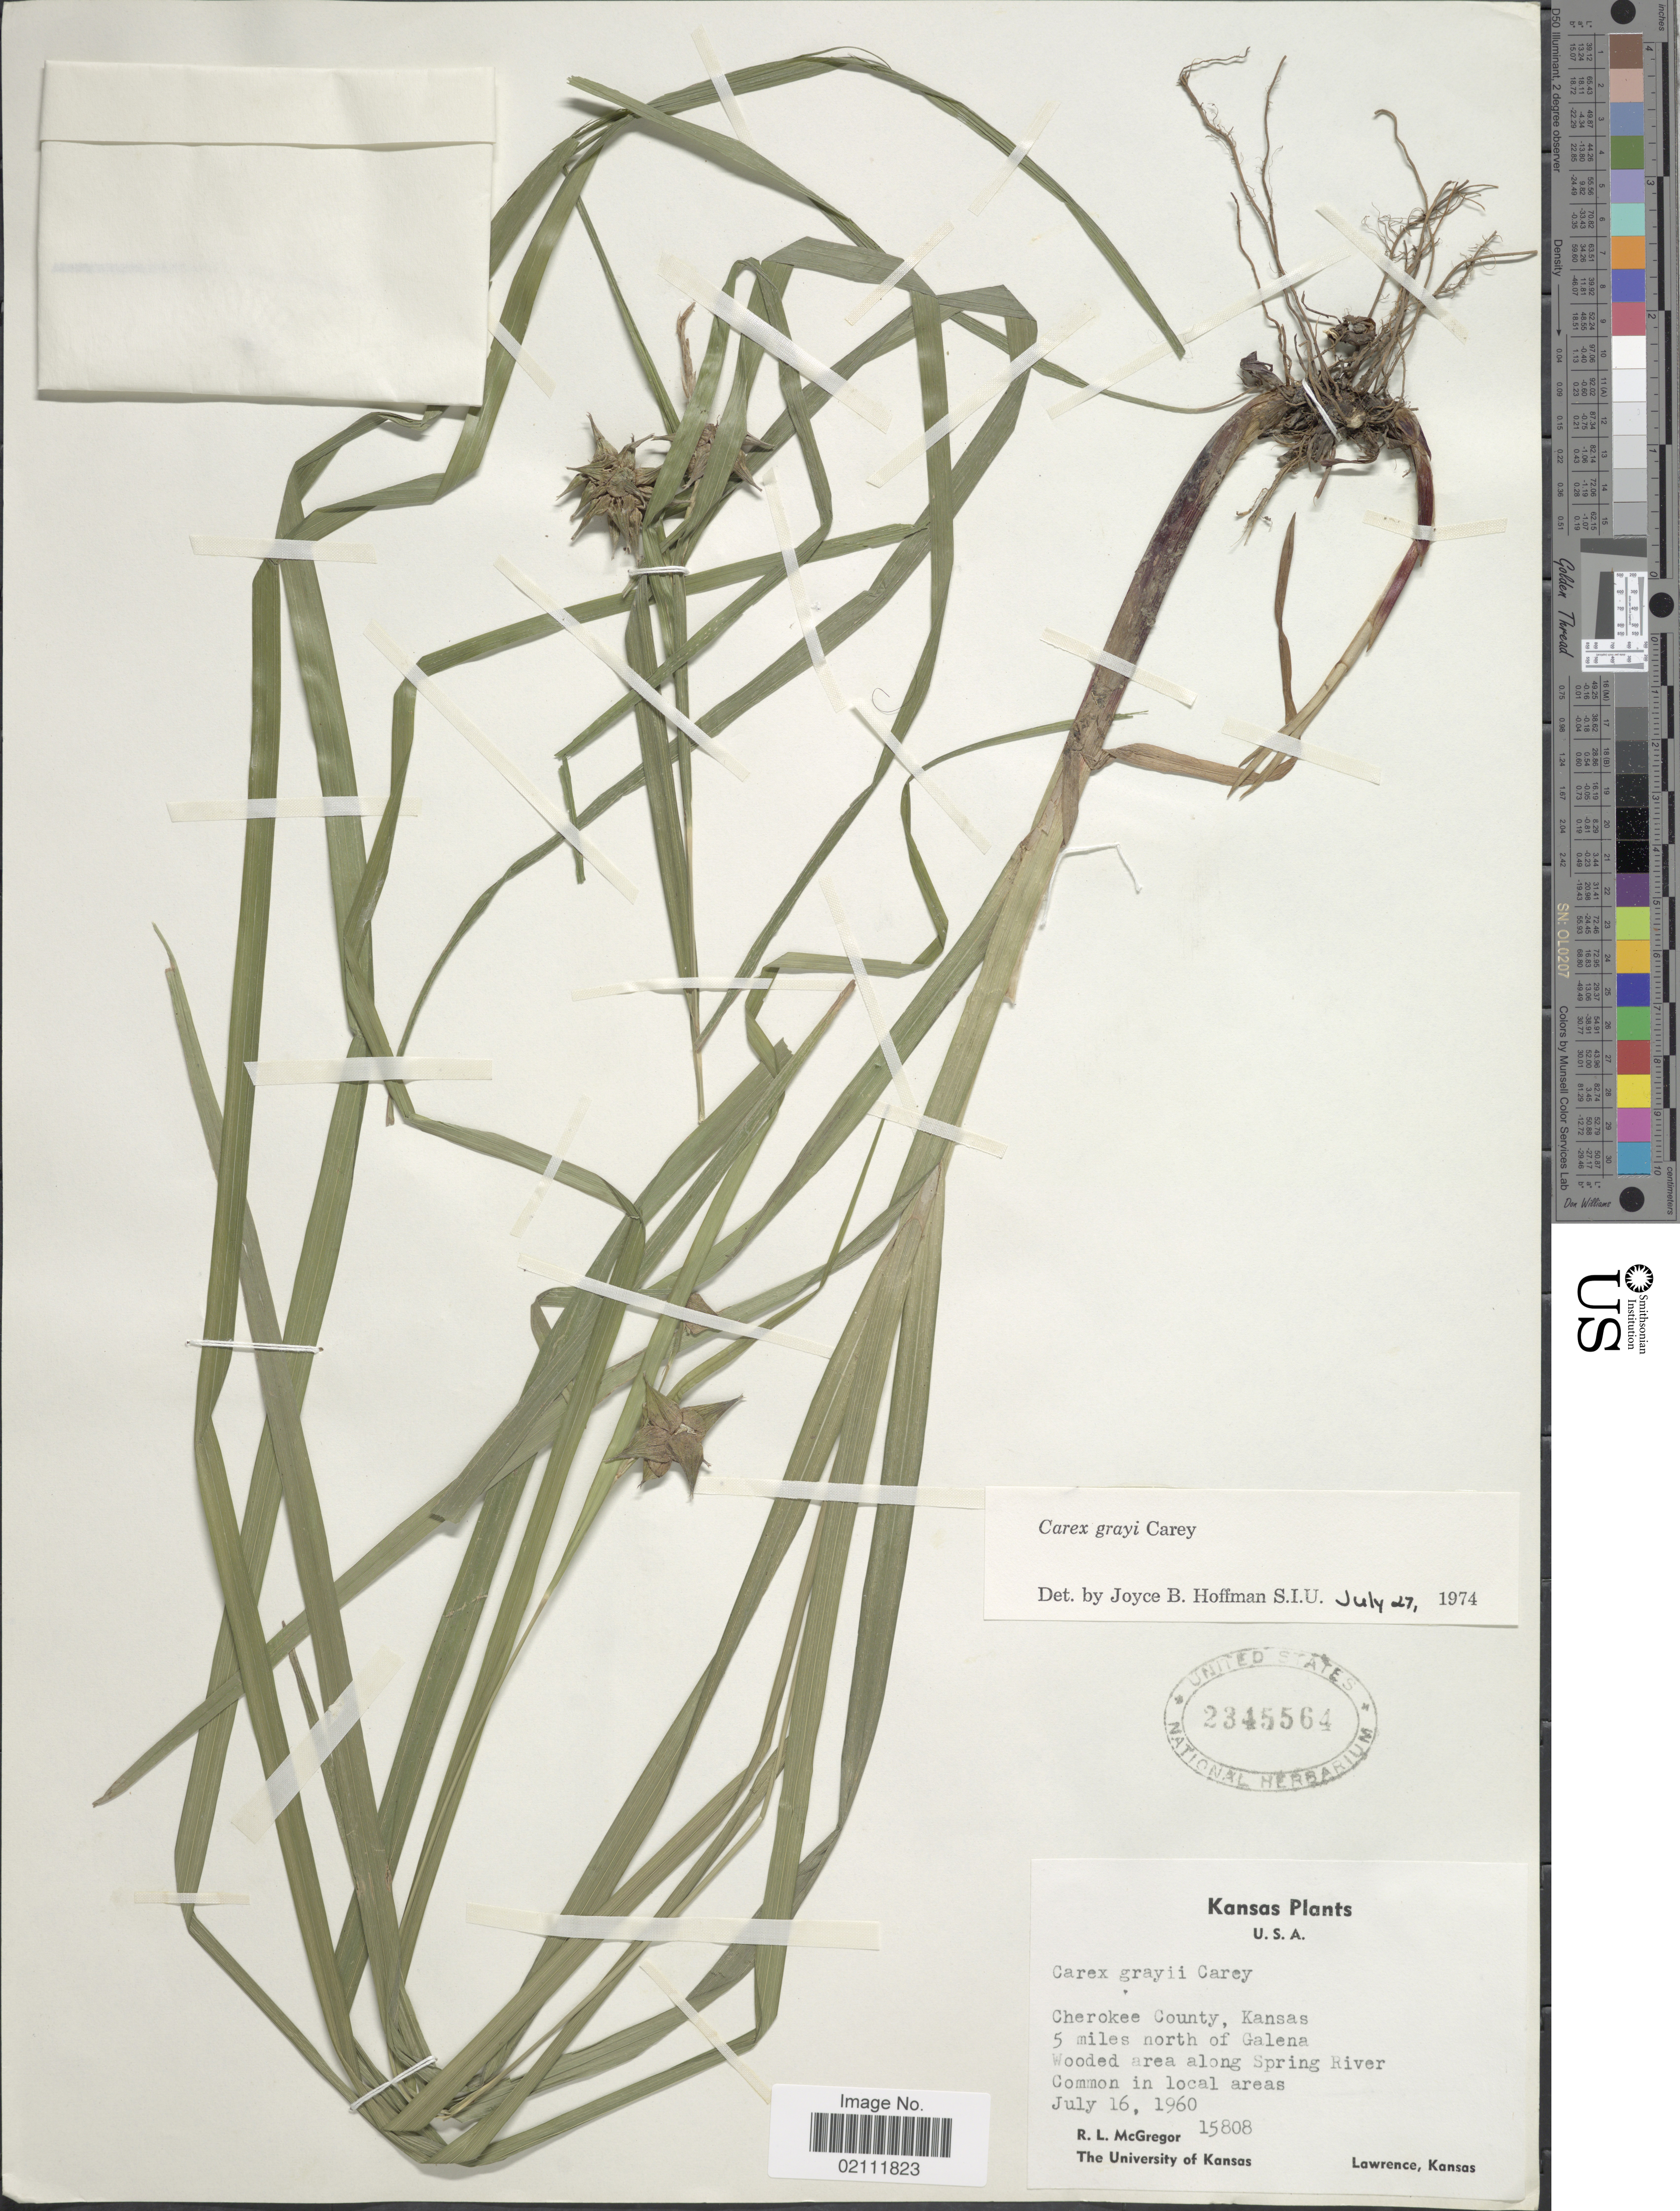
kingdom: Plantae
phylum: Tracheophyta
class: Liliopsida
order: Poales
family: Cyperaceae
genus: Carex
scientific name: Carex grayi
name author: J. Carey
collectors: R. McGregor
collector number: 15808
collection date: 1960-07-16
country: United States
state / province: Kansas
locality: Cherokee County, 5 miles north of Galena, Wooded area along Spring River.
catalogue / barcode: US 2345564